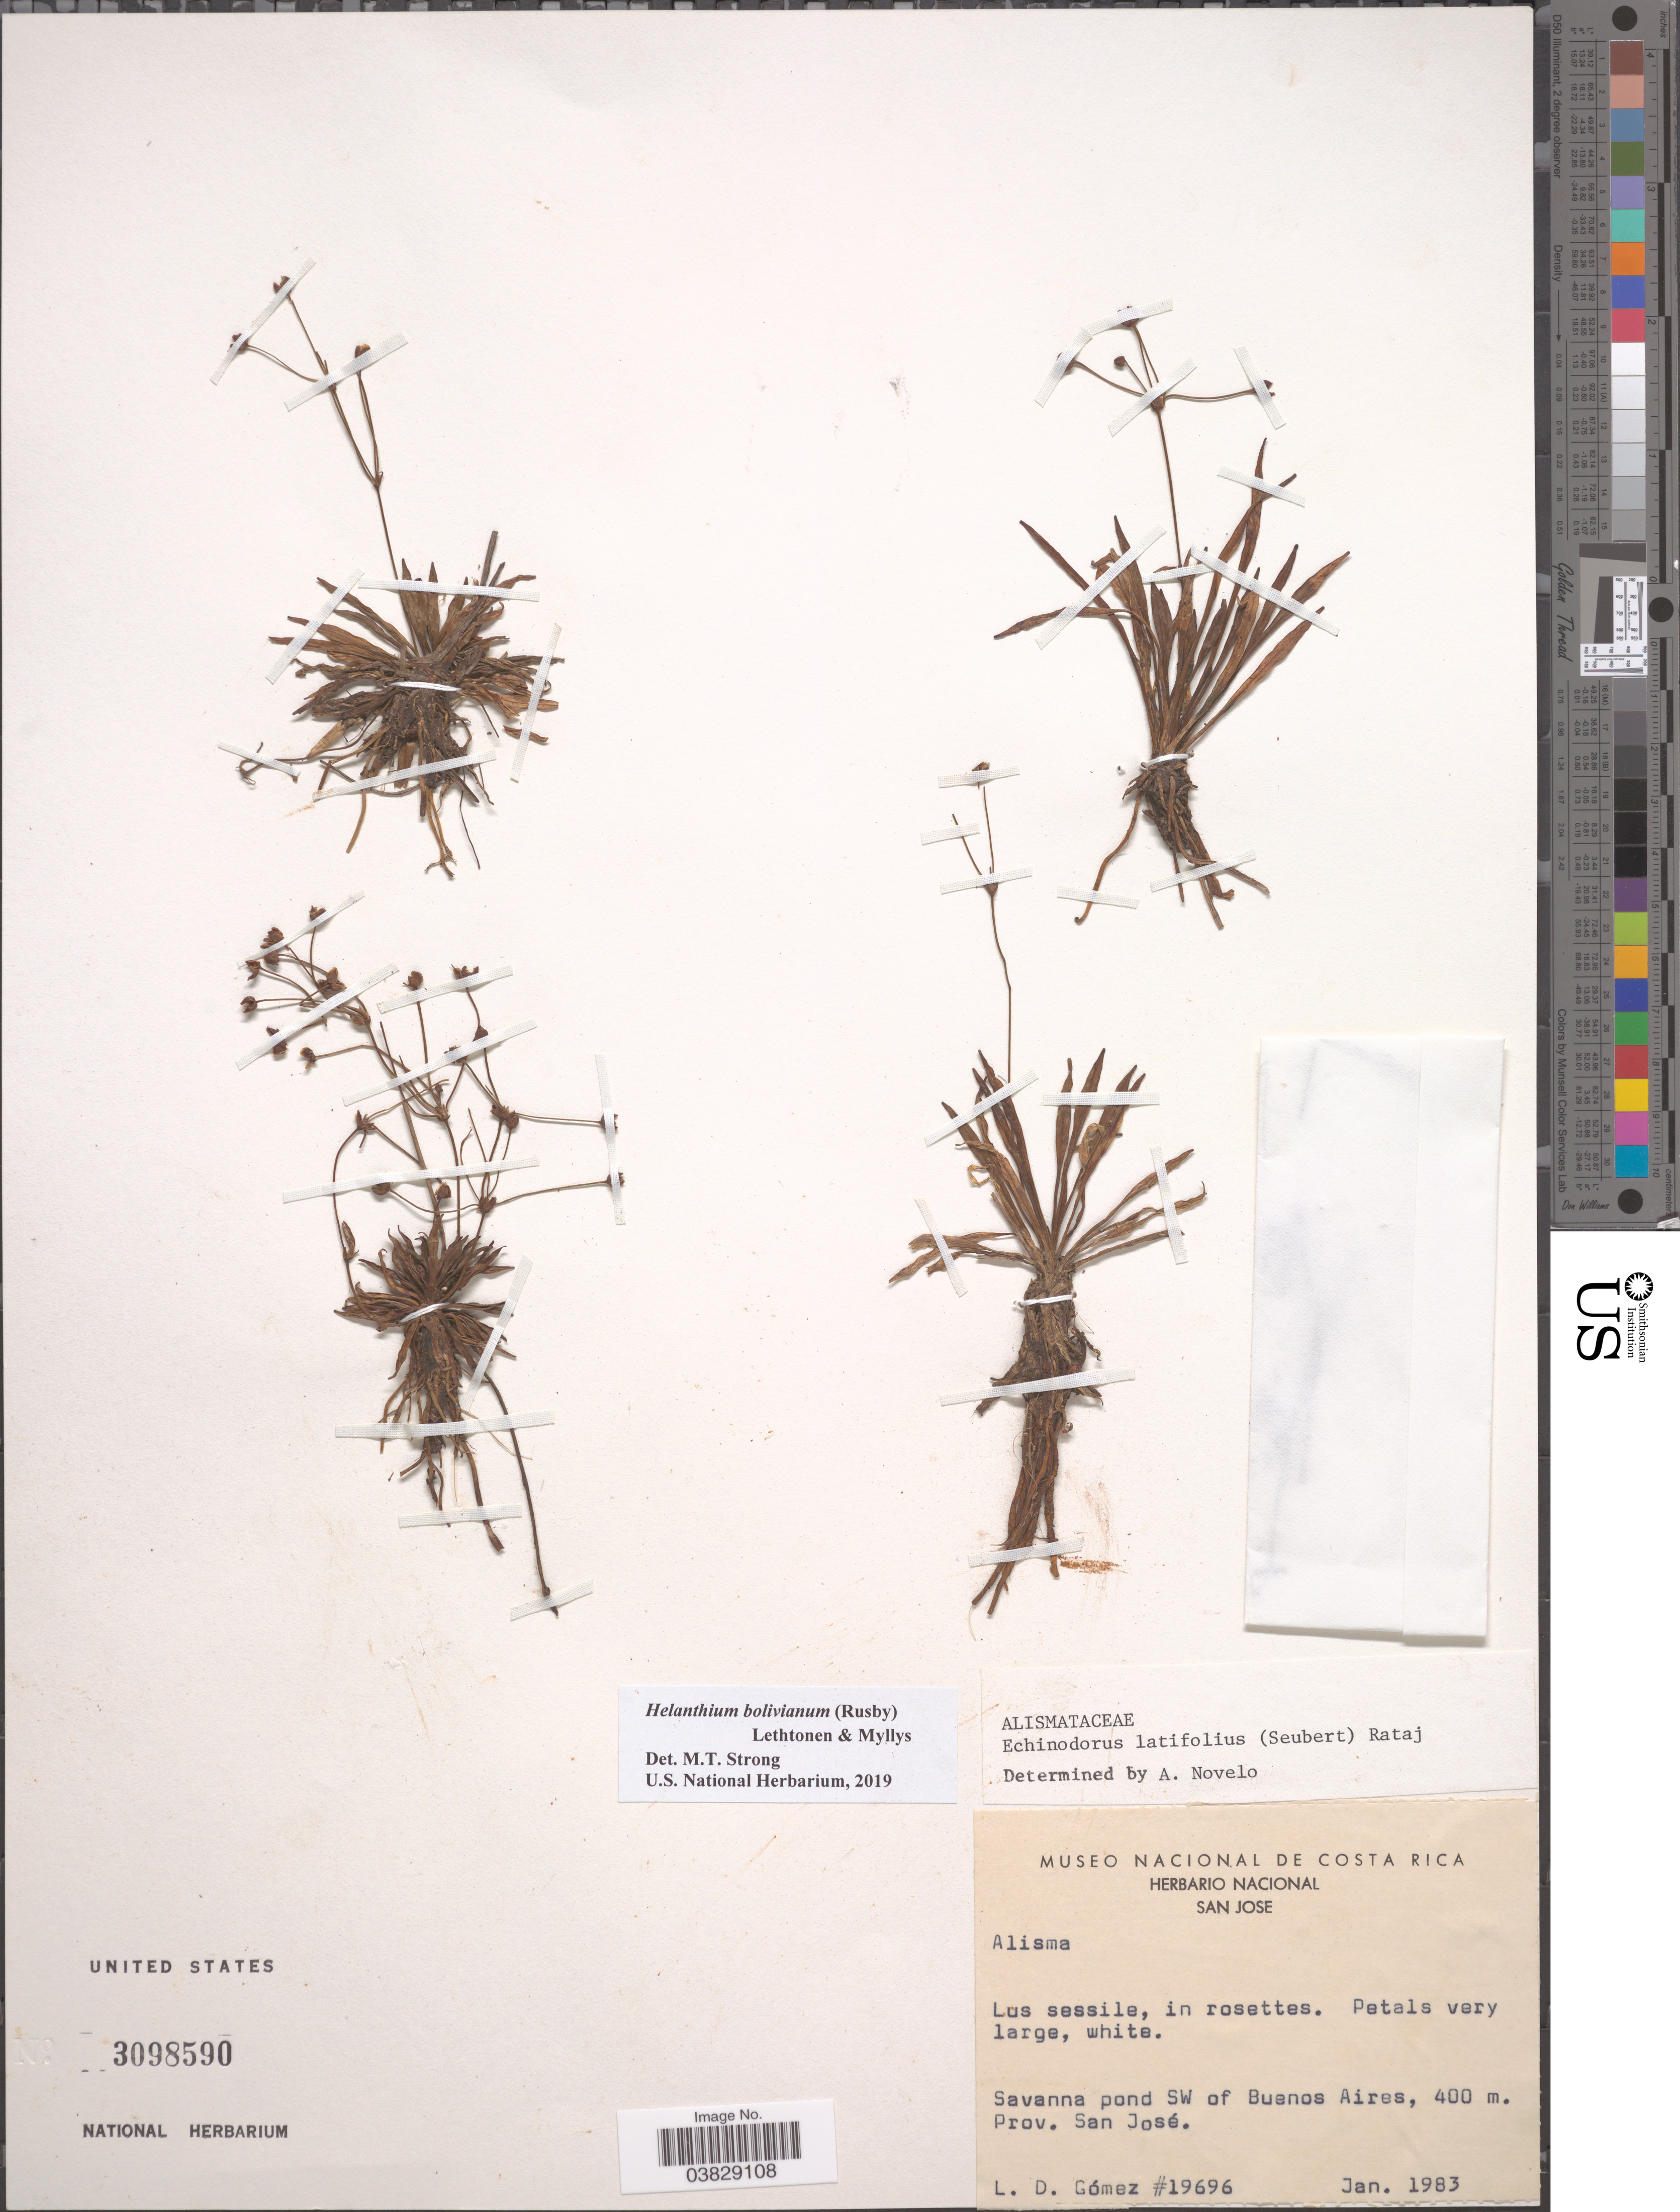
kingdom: Plantae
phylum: Tracheophyta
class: Liliopsida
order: Alismatales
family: Alismataceae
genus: Helanthium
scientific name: Helanthium bolivianum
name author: (Rusby) Lehtonen & Myllys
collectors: L. D. Gómez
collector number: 19696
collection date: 1983-01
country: Costa Rica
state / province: San José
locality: Savanna pond SW of Buenos Aires.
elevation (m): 400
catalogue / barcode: US 3098590